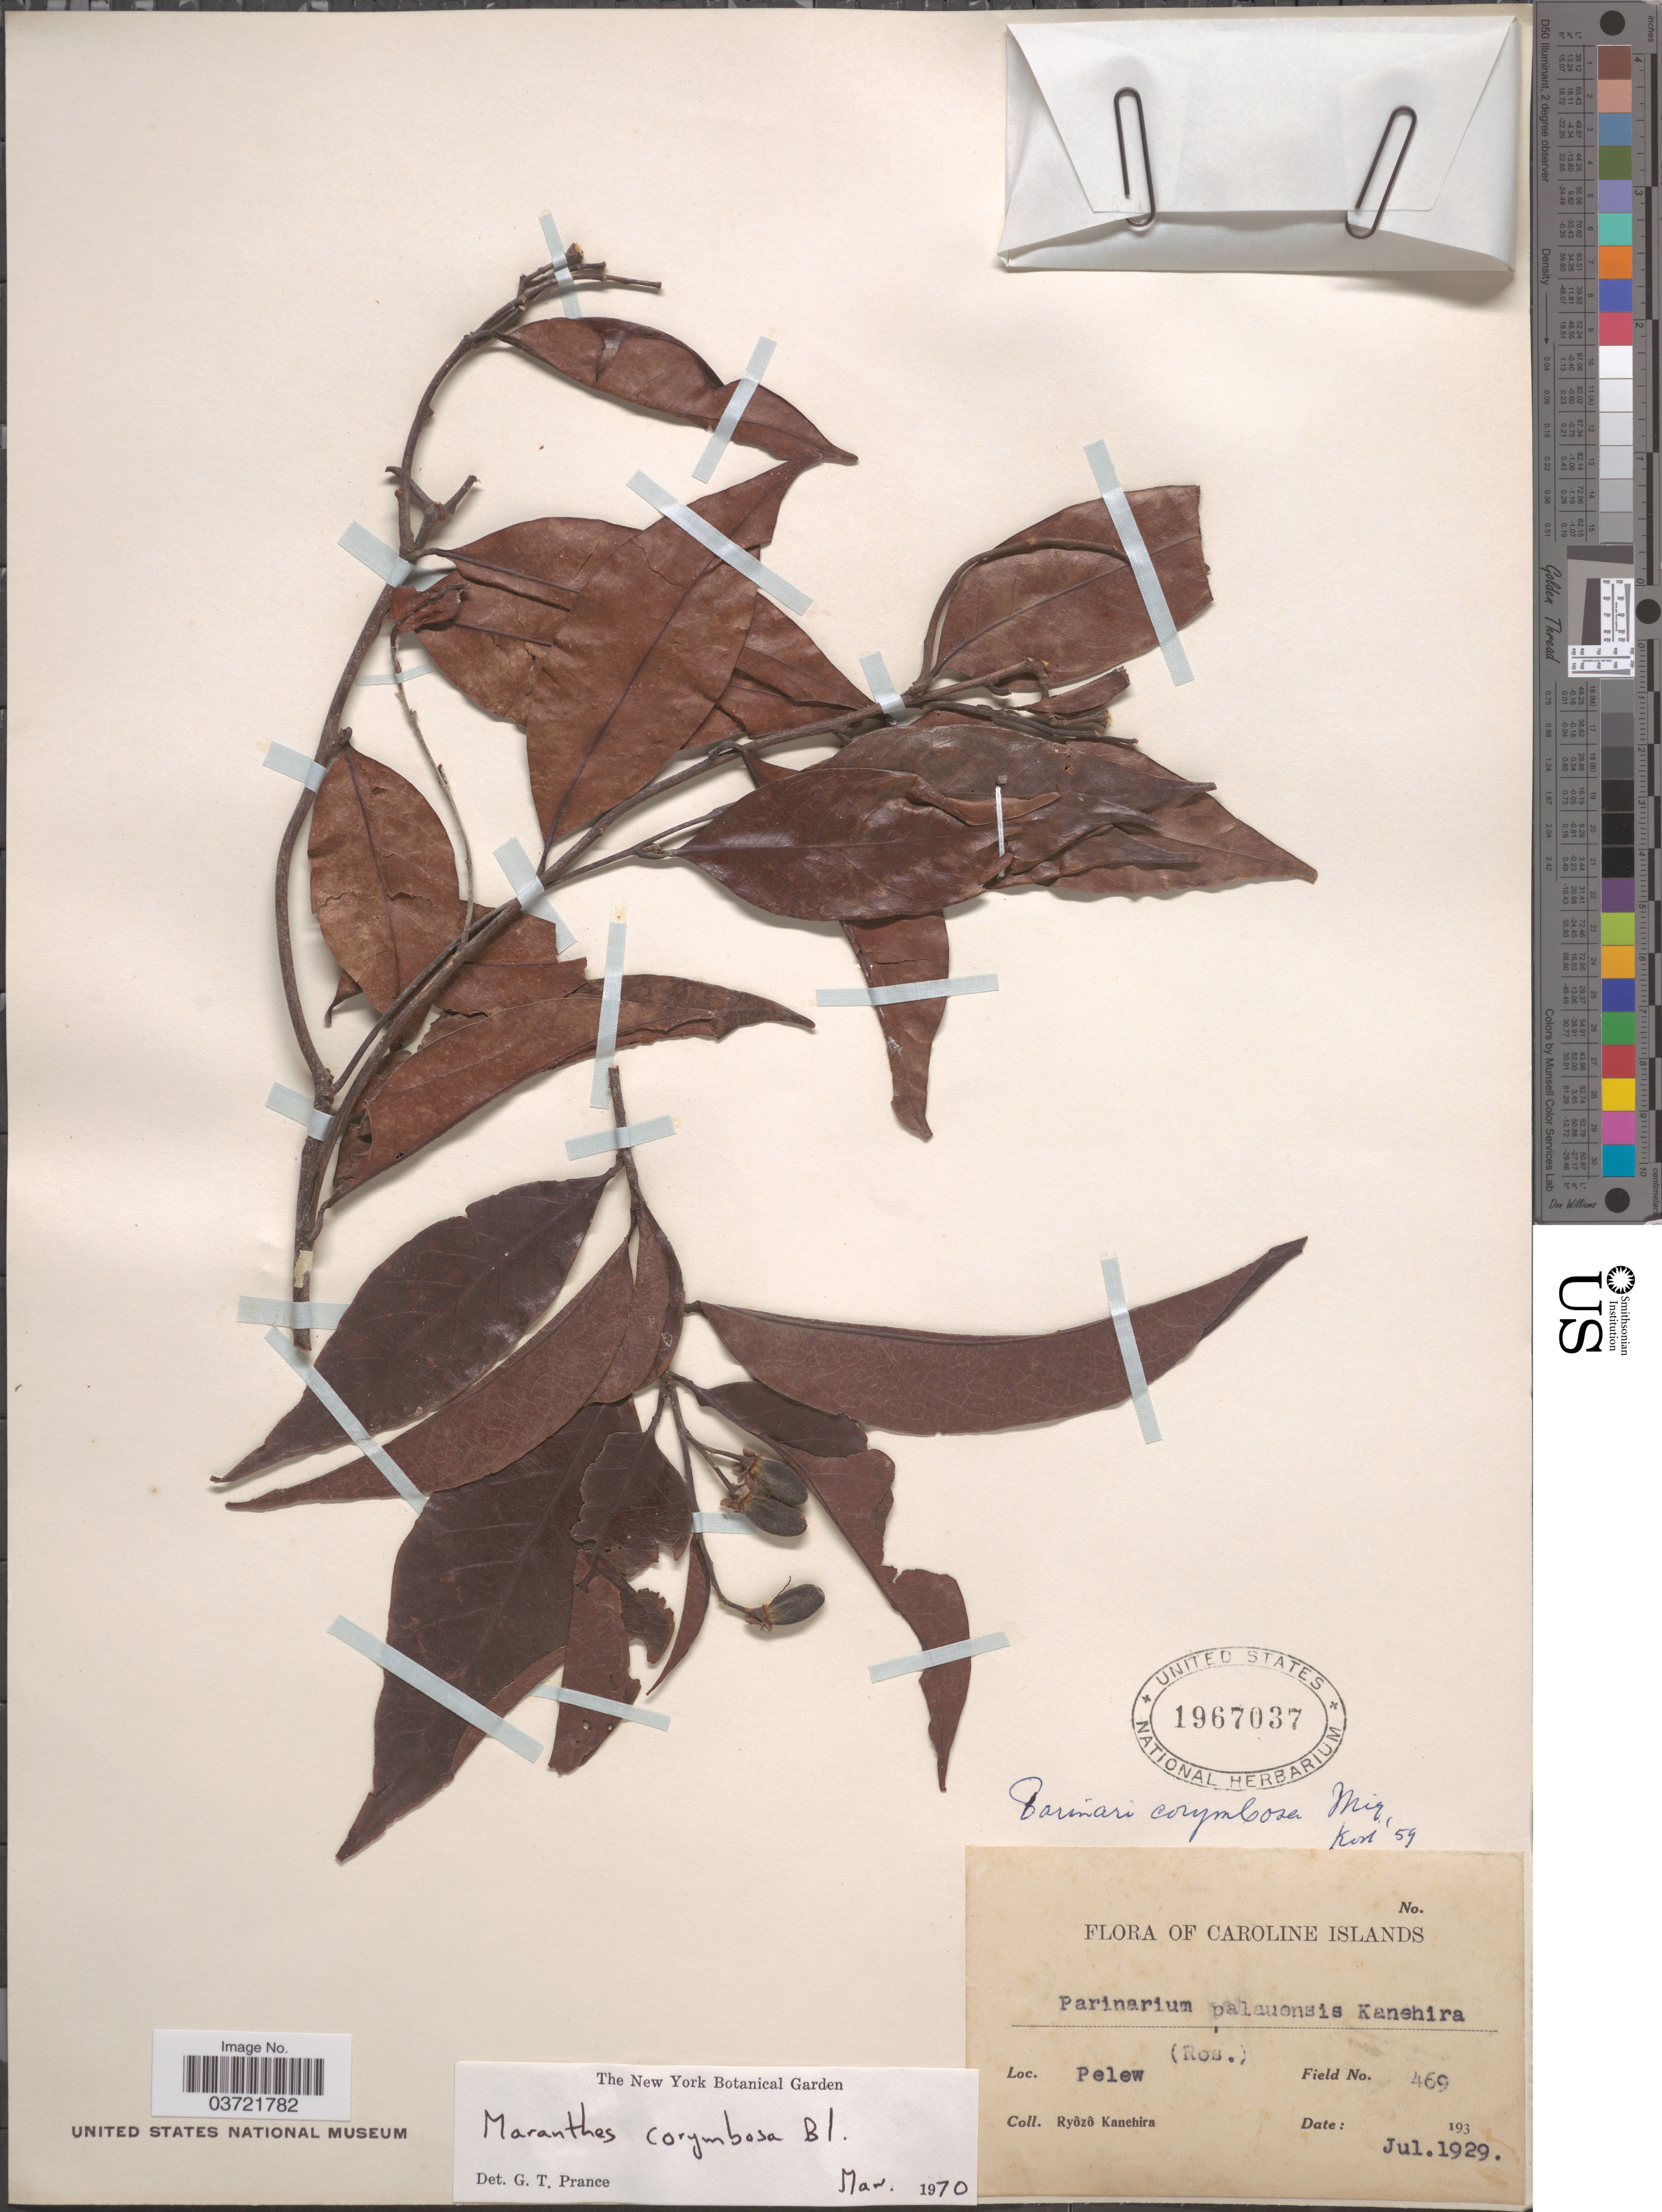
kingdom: Plantae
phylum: Tracheophyta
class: Magnoliopsida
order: Malpighiales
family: Chrysobalanaceae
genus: Maranthes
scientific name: Maranthes corymbosa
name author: Blume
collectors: R. Kanehira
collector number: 469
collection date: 1929-07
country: Palau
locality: Caroline Islands. Pelew.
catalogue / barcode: US 1967037